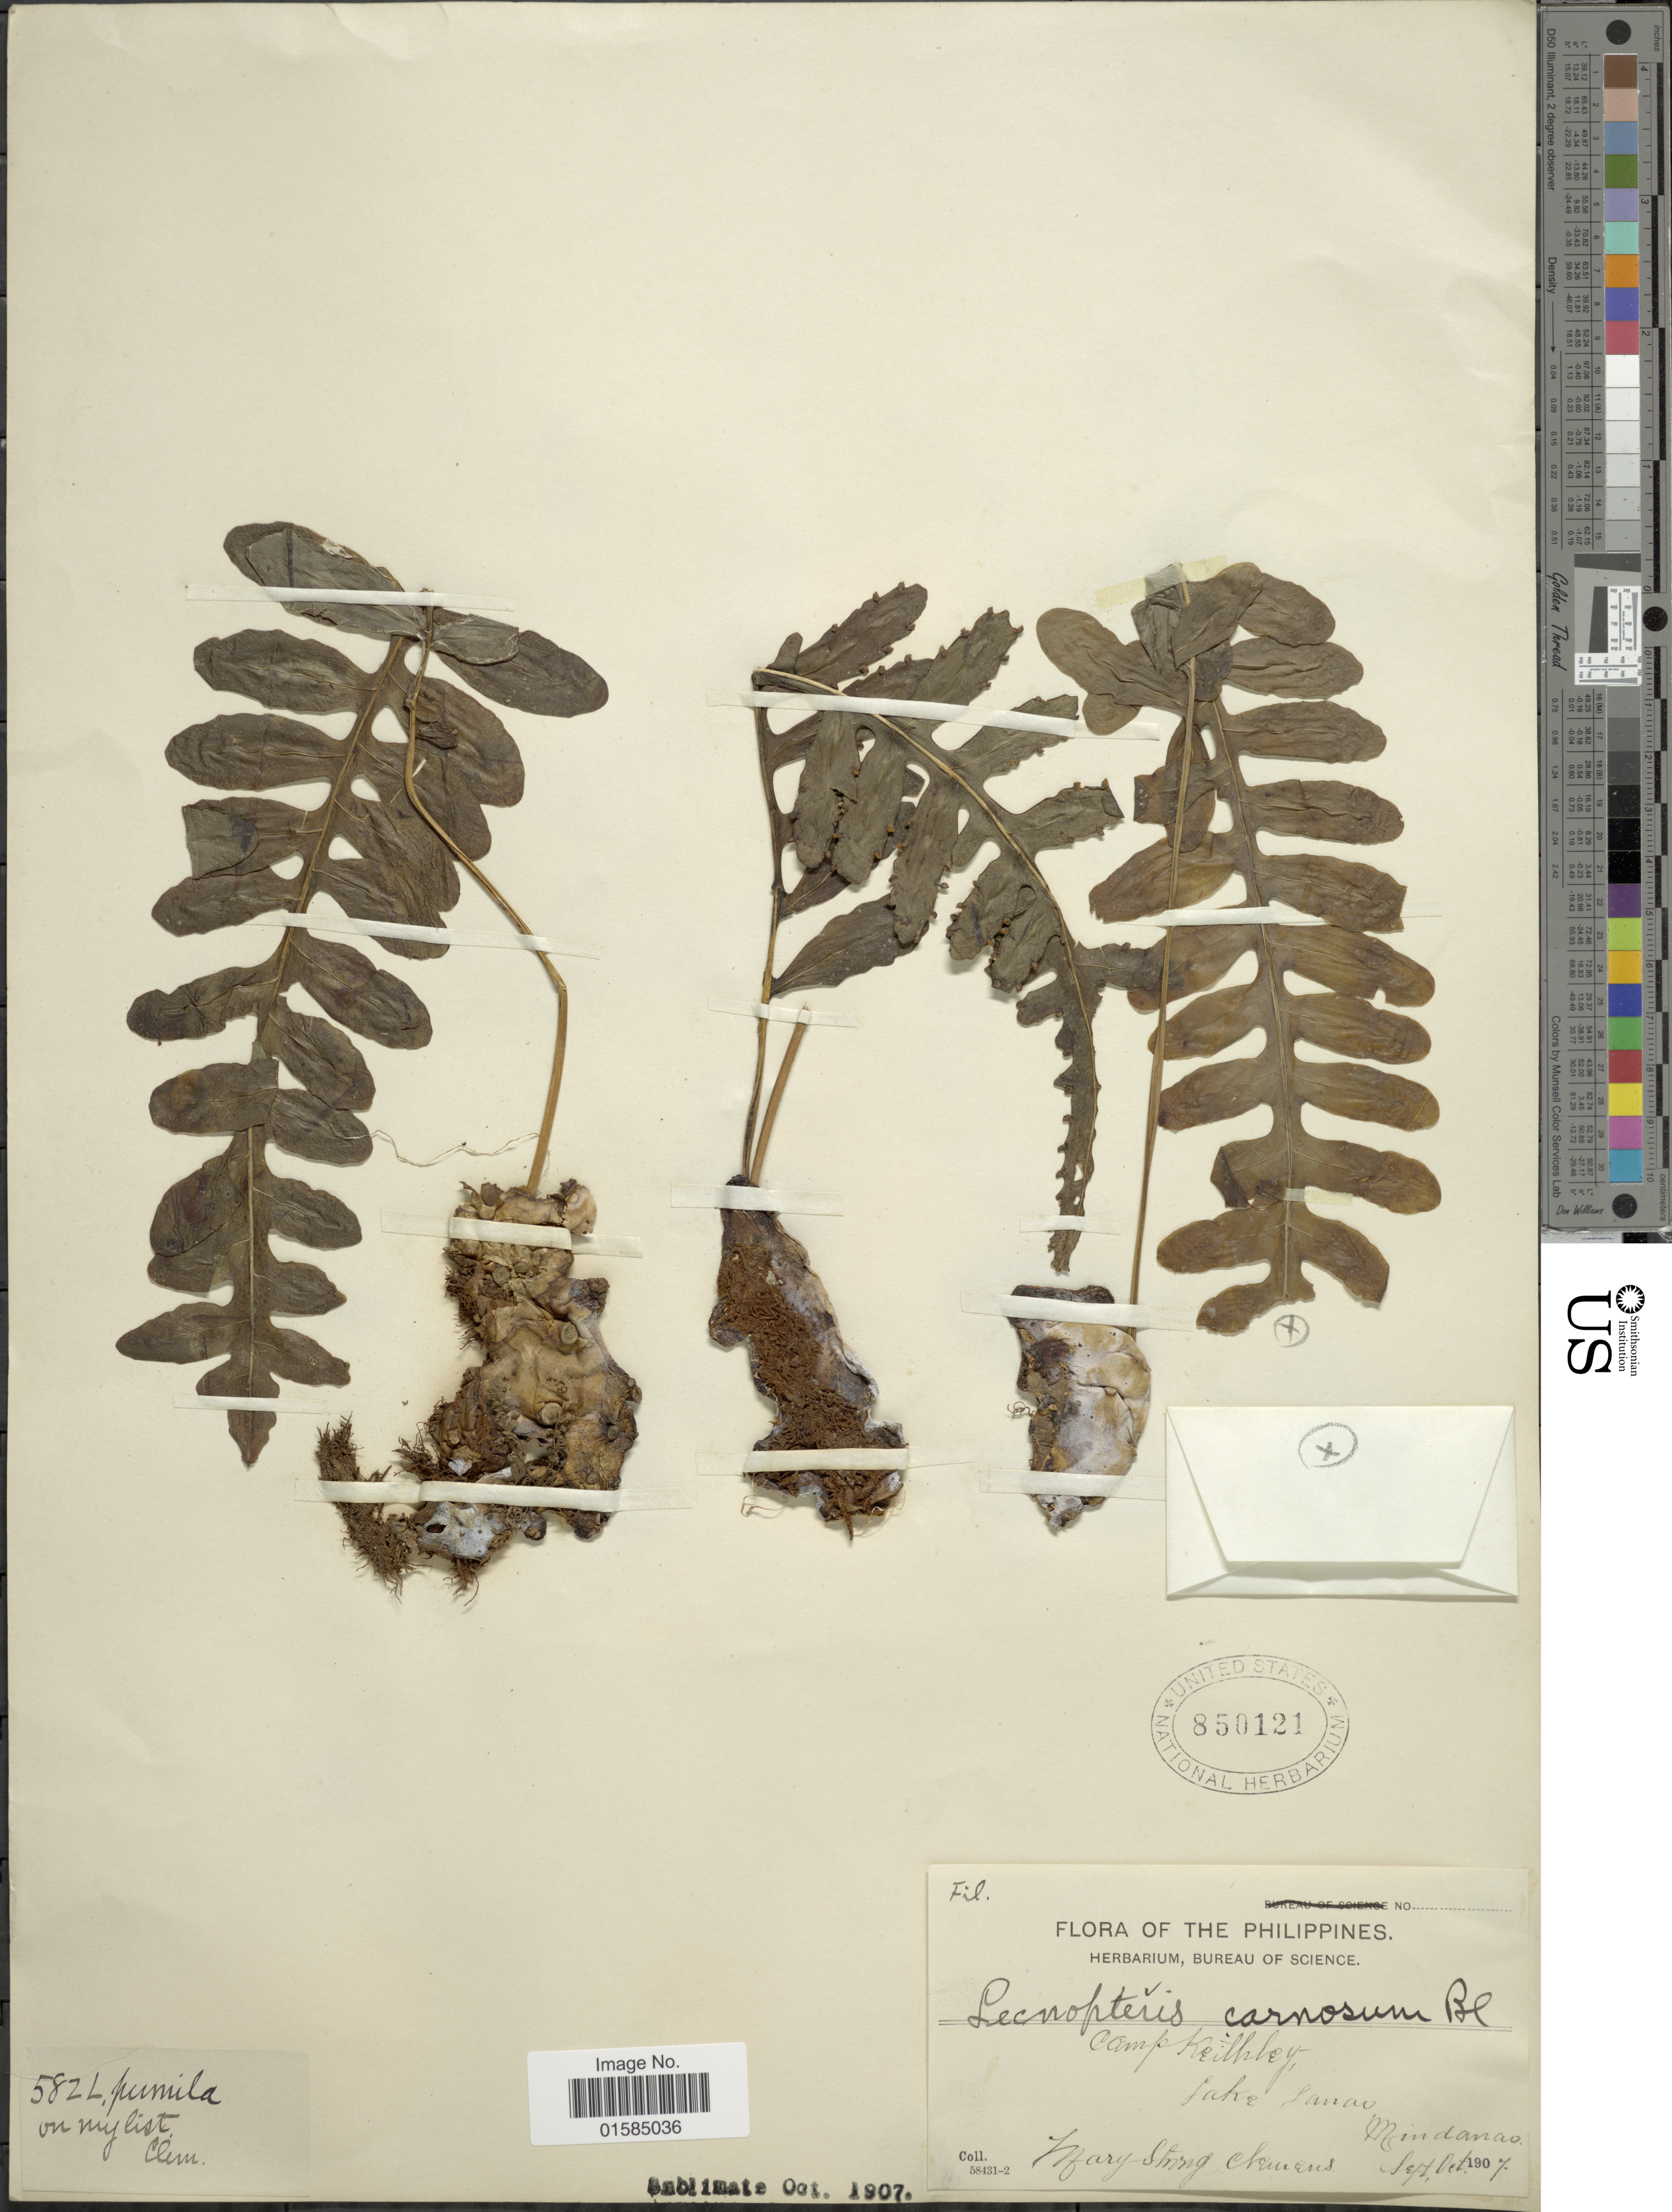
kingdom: Plantae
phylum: Tracheophyta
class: Polypodiopsida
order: Polypodiales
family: Polypodiaceae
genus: Lecanopteris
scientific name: Lecanopteris carnosa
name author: (Reinw.) Blume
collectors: M. S. Clemens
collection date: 1907-09/1907-10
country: Philippines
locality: Philippines, Camp Keithley, Lake Janau, Mindanao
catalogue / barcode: US 850121